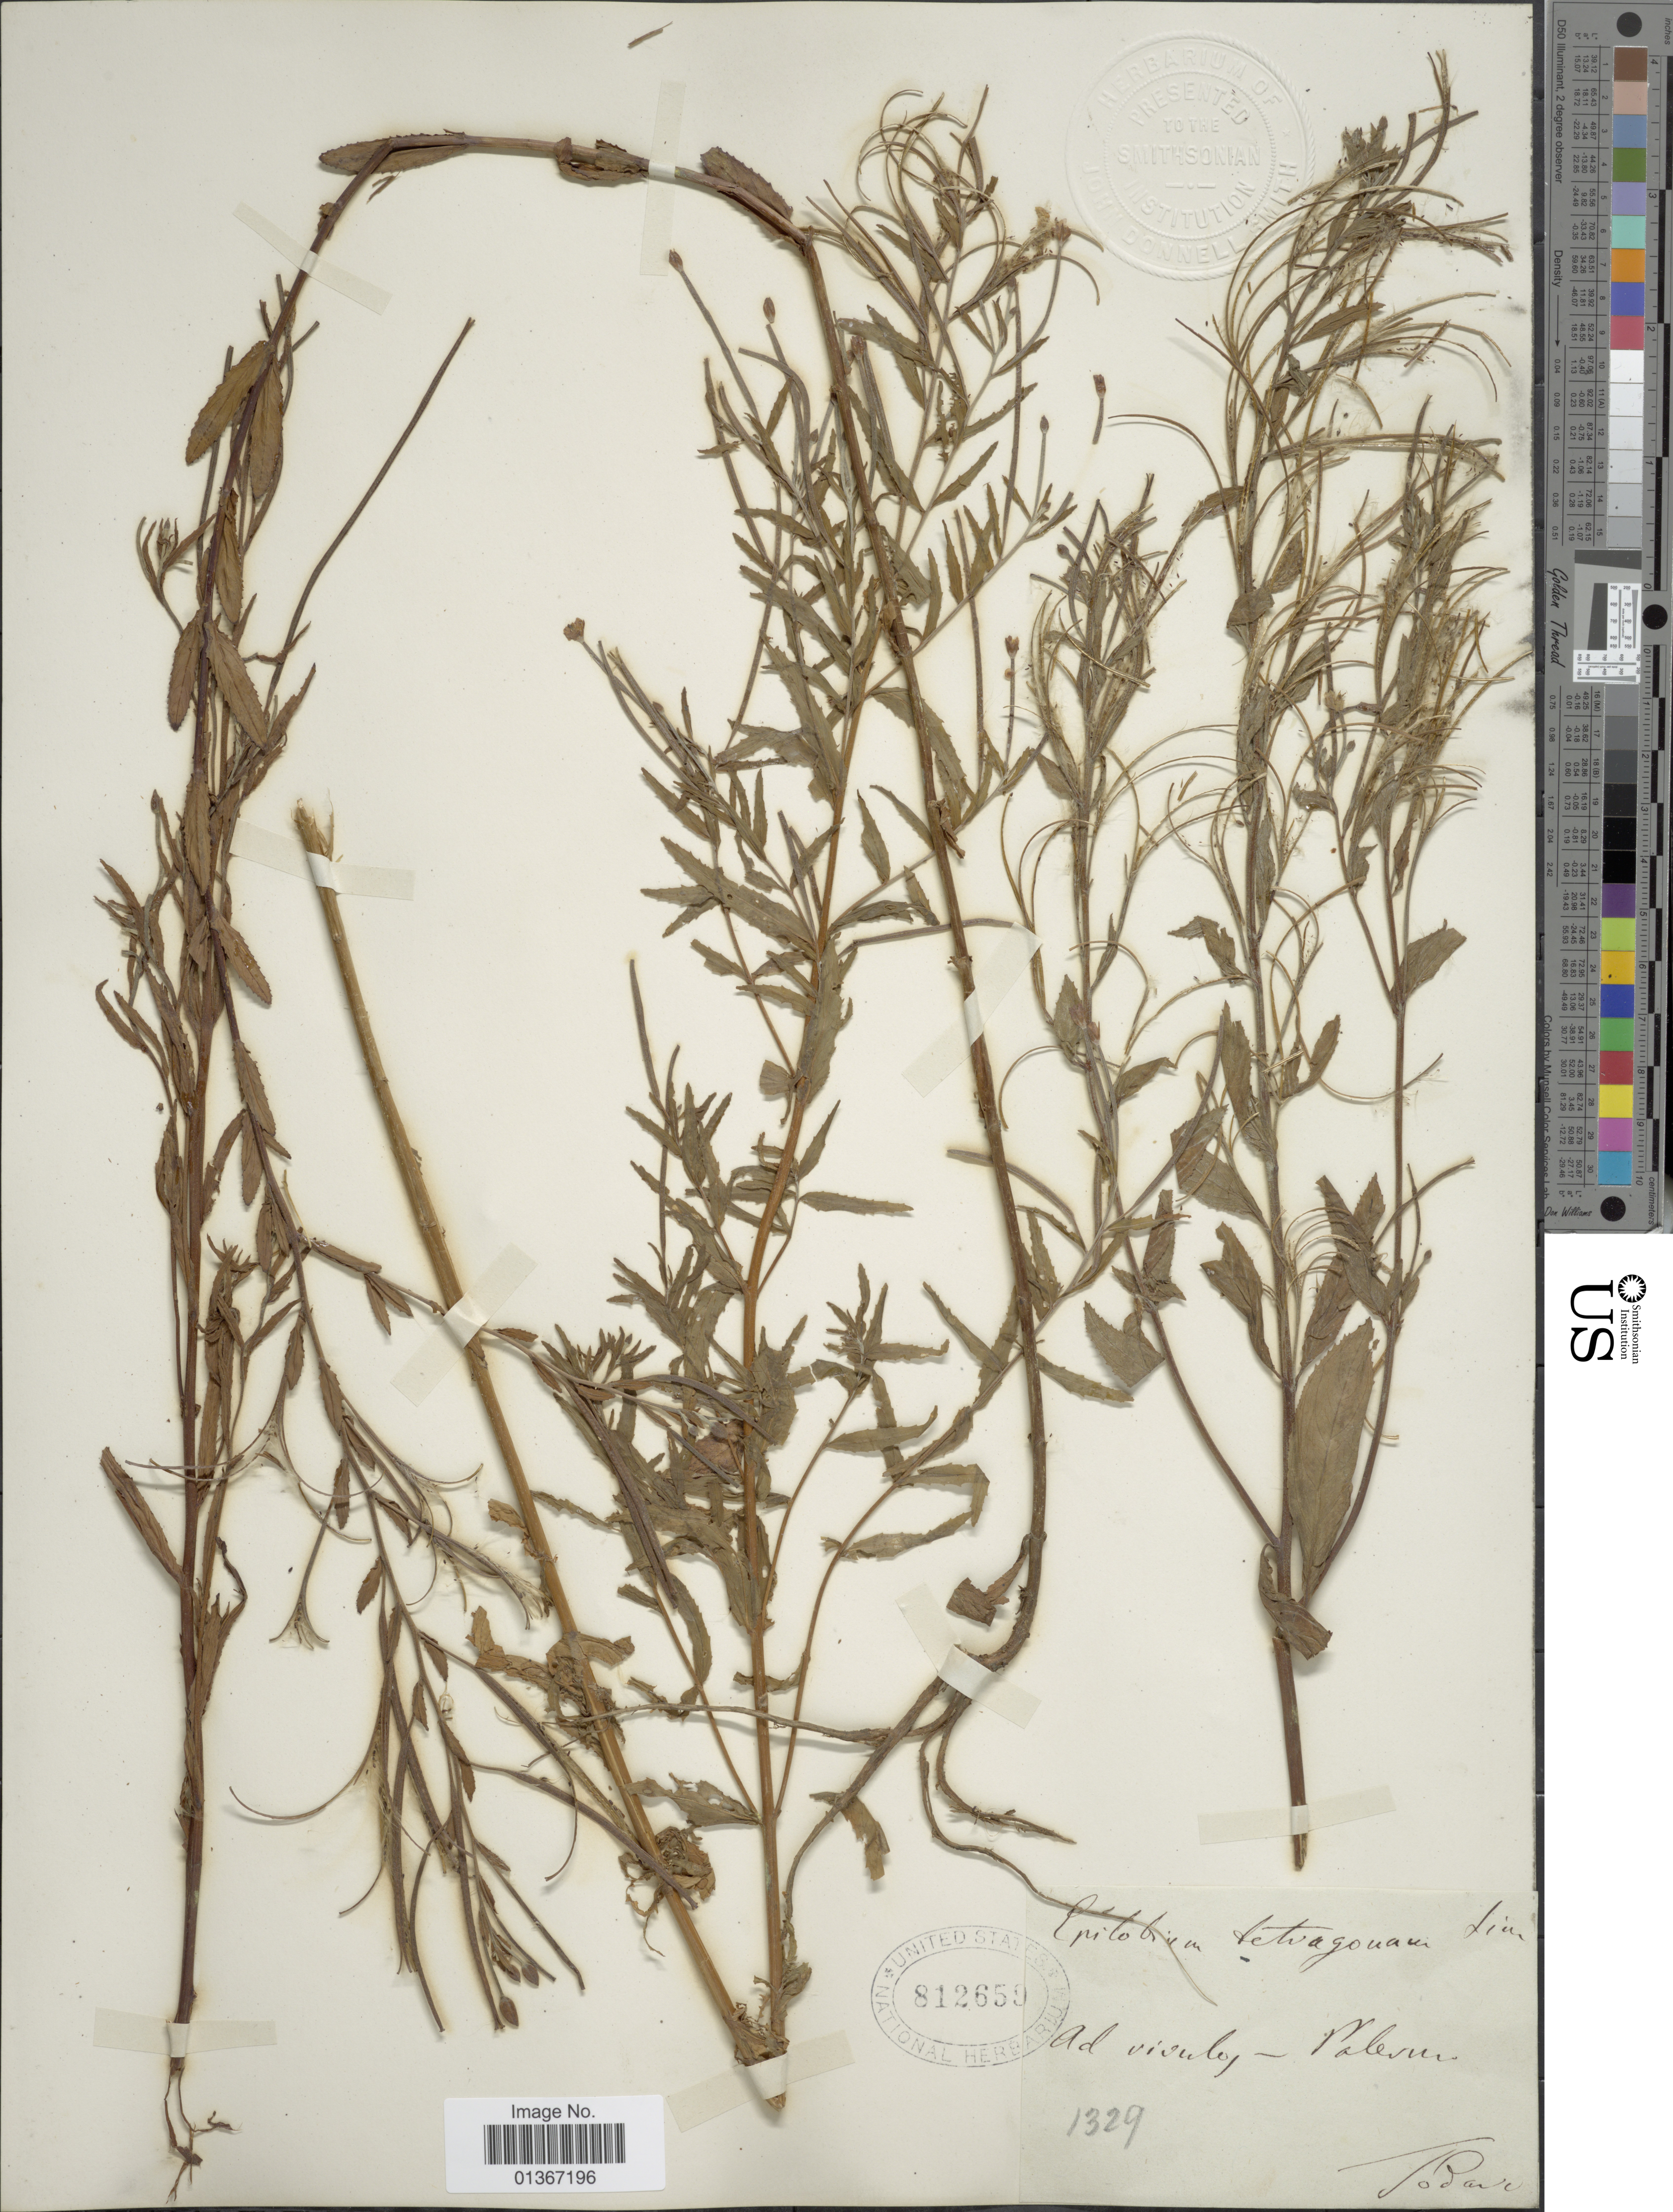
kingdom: Plantae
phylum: Tracheophyta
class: Magnoliopsida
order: Myrtales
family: Onagraceae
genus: Epilobium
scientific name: Epilobium tetragonum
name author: L.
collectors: Todaro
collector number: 1329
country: Italy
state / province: Siciliana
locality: Ad vivuloj - Palermo. [interpreted]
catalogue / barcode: US 812659